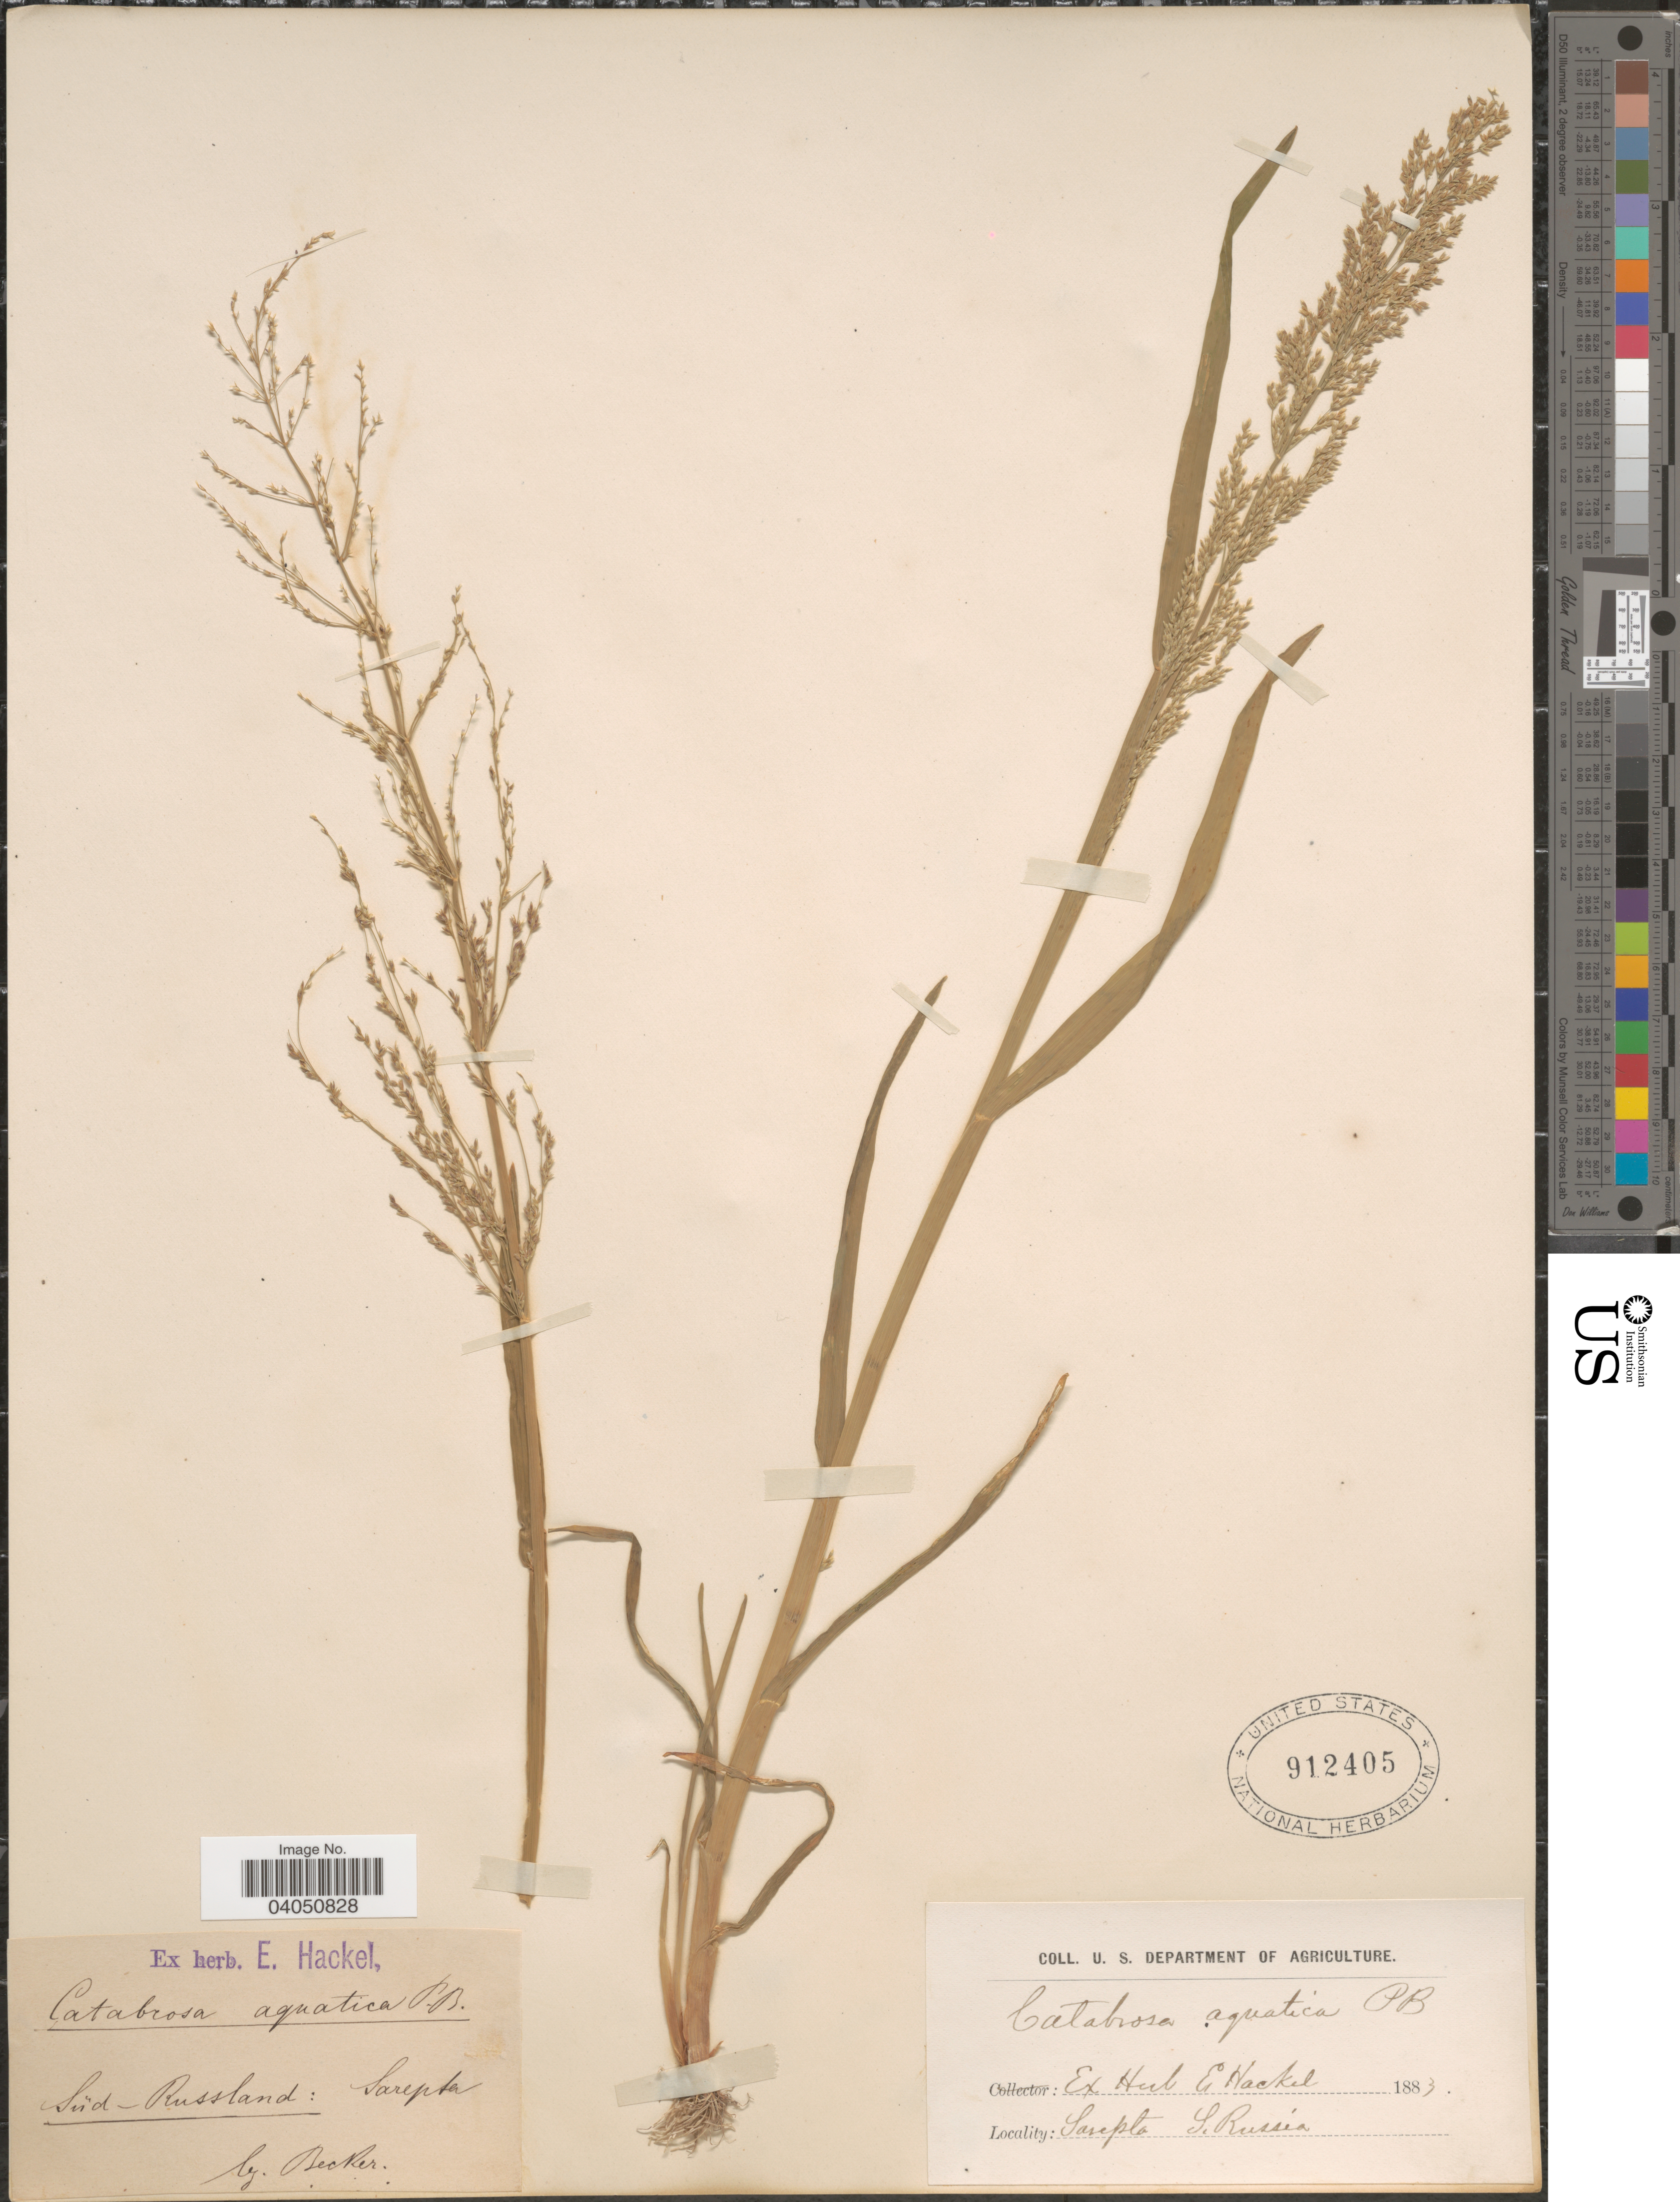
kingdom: Plantae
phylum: Tracheophyta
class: Liliopsida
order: Poales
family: Poaceae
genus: Catabrosa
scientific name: Catabrosa aquatica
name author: (L.) P. Beauv.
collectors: -. Becker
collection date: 1883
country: Russian Federation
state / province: Volgograd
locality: Süd-Russland: Sarepta. Sarepta S. Russia.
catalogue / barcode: US 912405